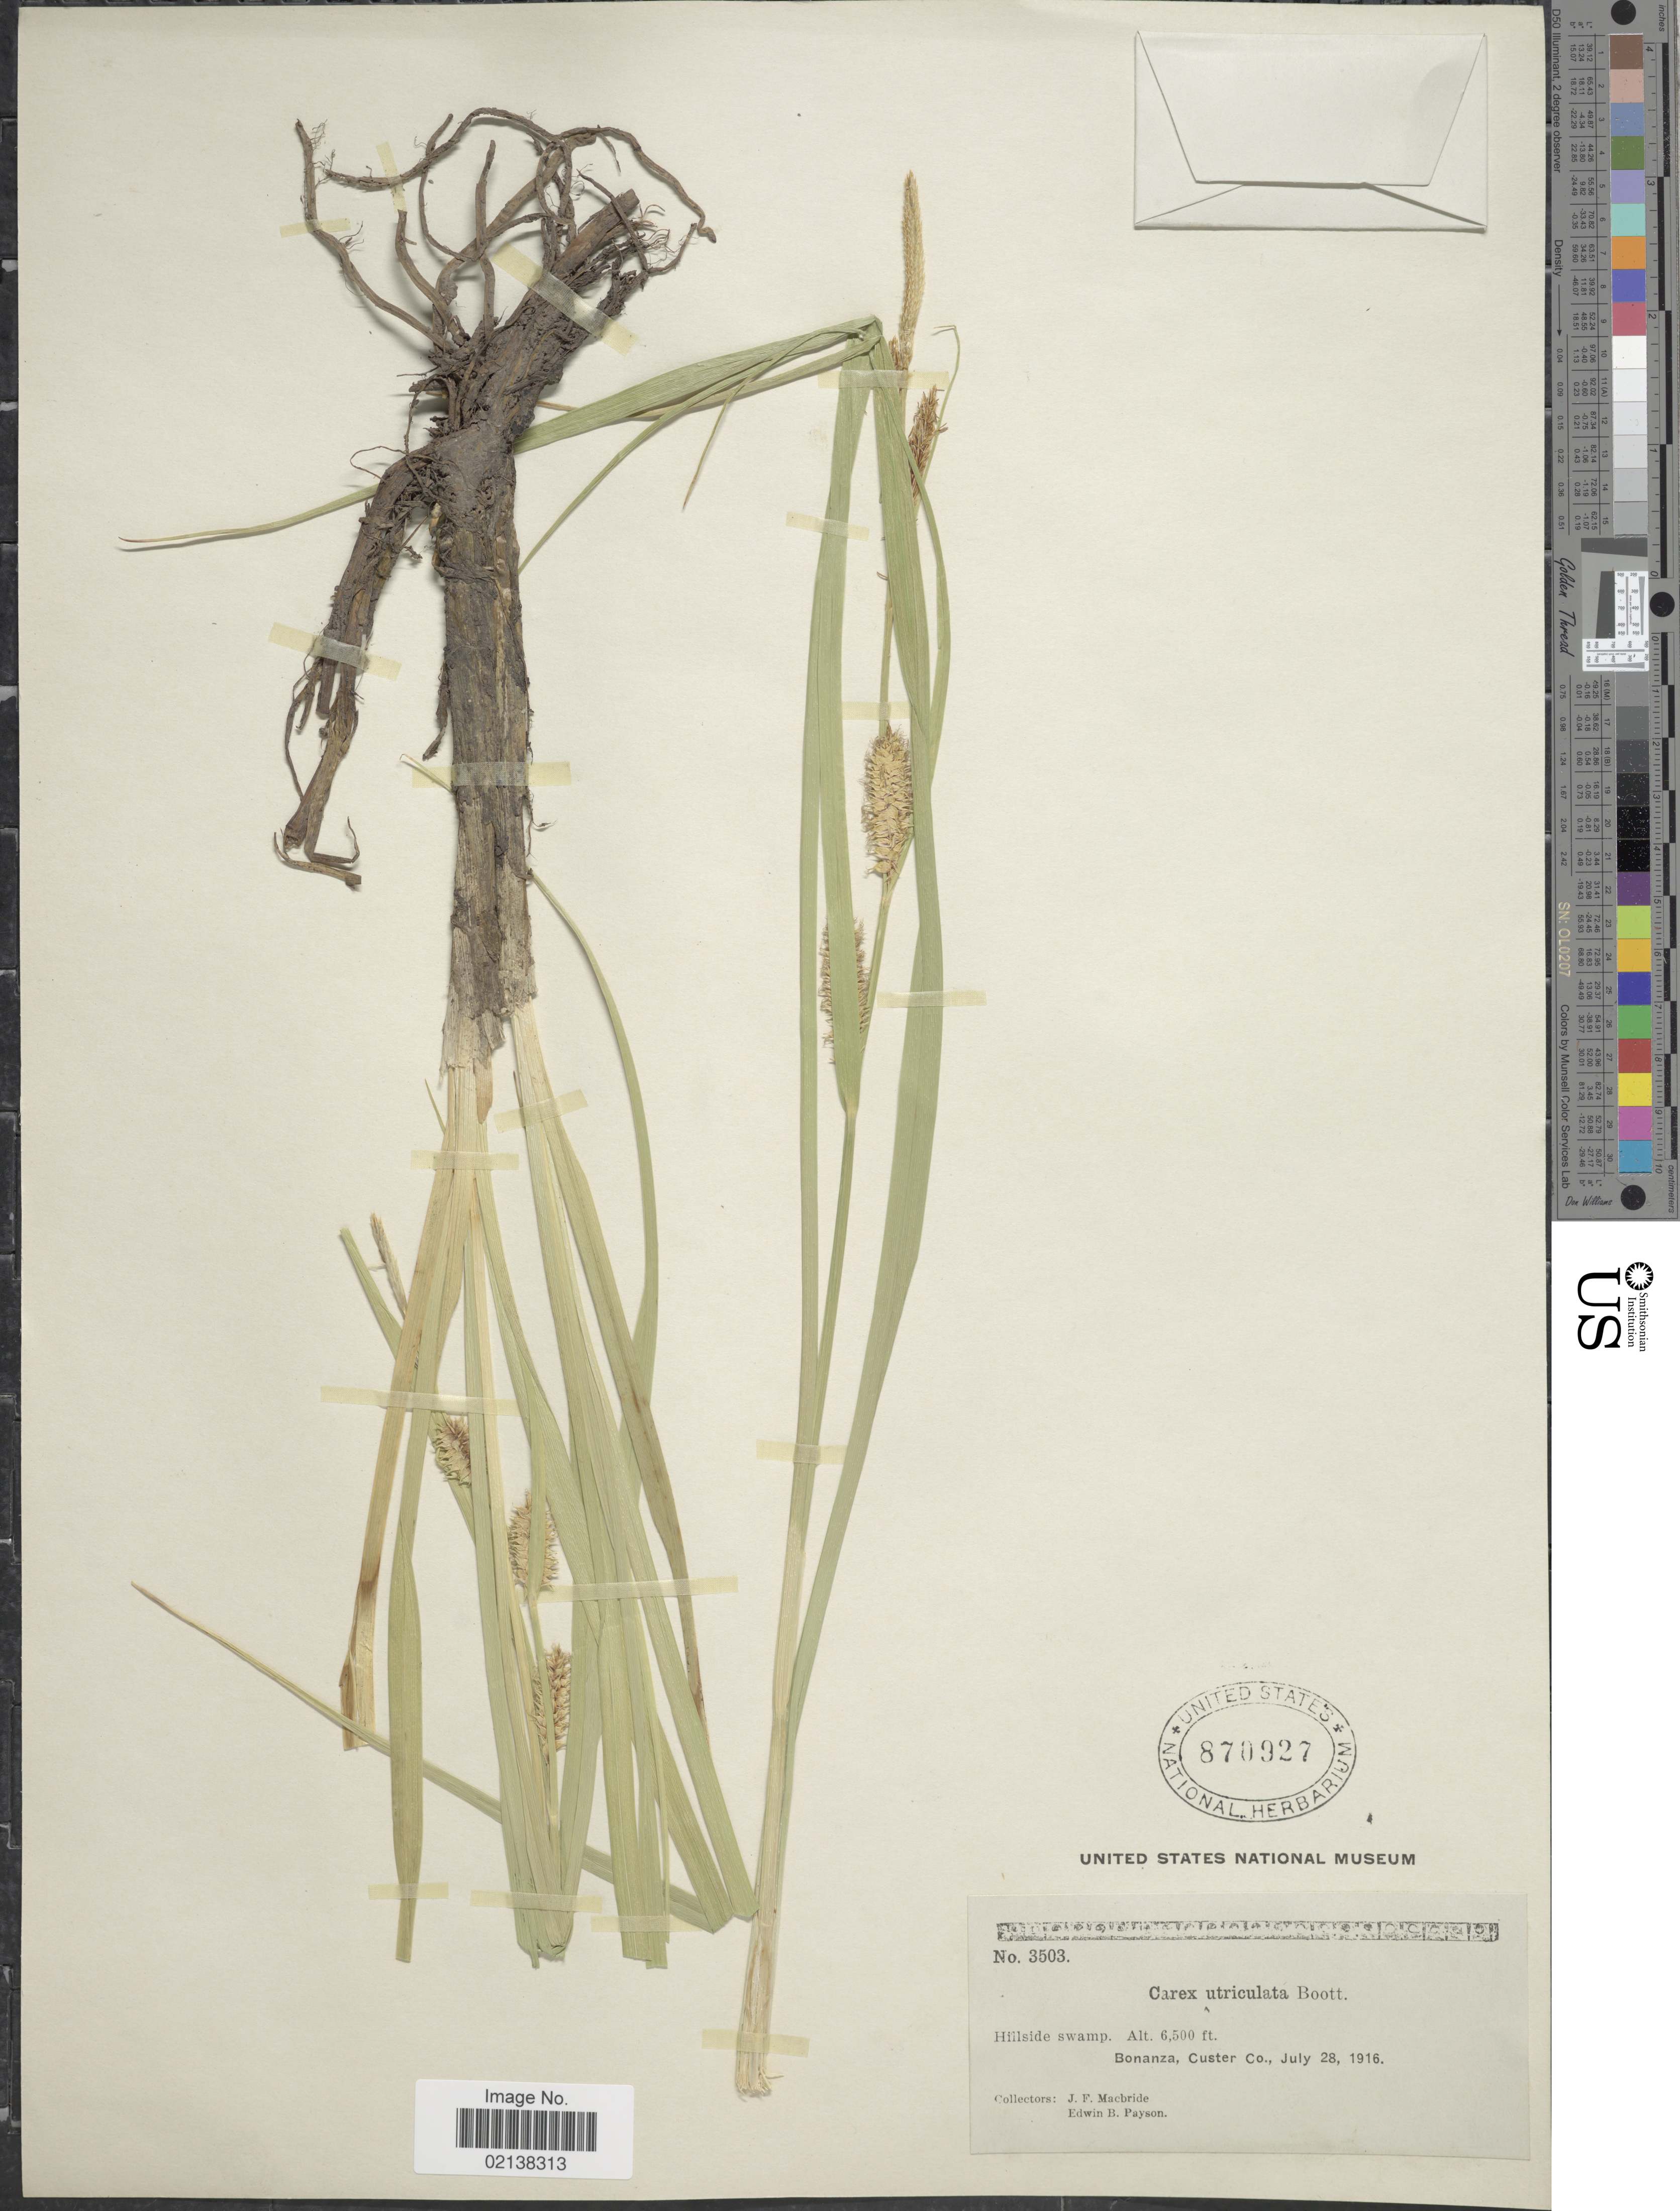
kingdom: Plantae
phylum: Tracheophyta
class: Liliopsida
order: Poales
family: Cyperaceae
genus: Carex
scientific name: Carex utriculata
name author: Boott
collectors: J. F. Macbride & E. B. Payson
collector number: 3503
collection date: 1916-07-28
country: United States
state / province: Idaho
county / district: Custer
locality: Hillside swamp. Bonanza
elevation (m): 1981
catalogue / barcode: US 870927